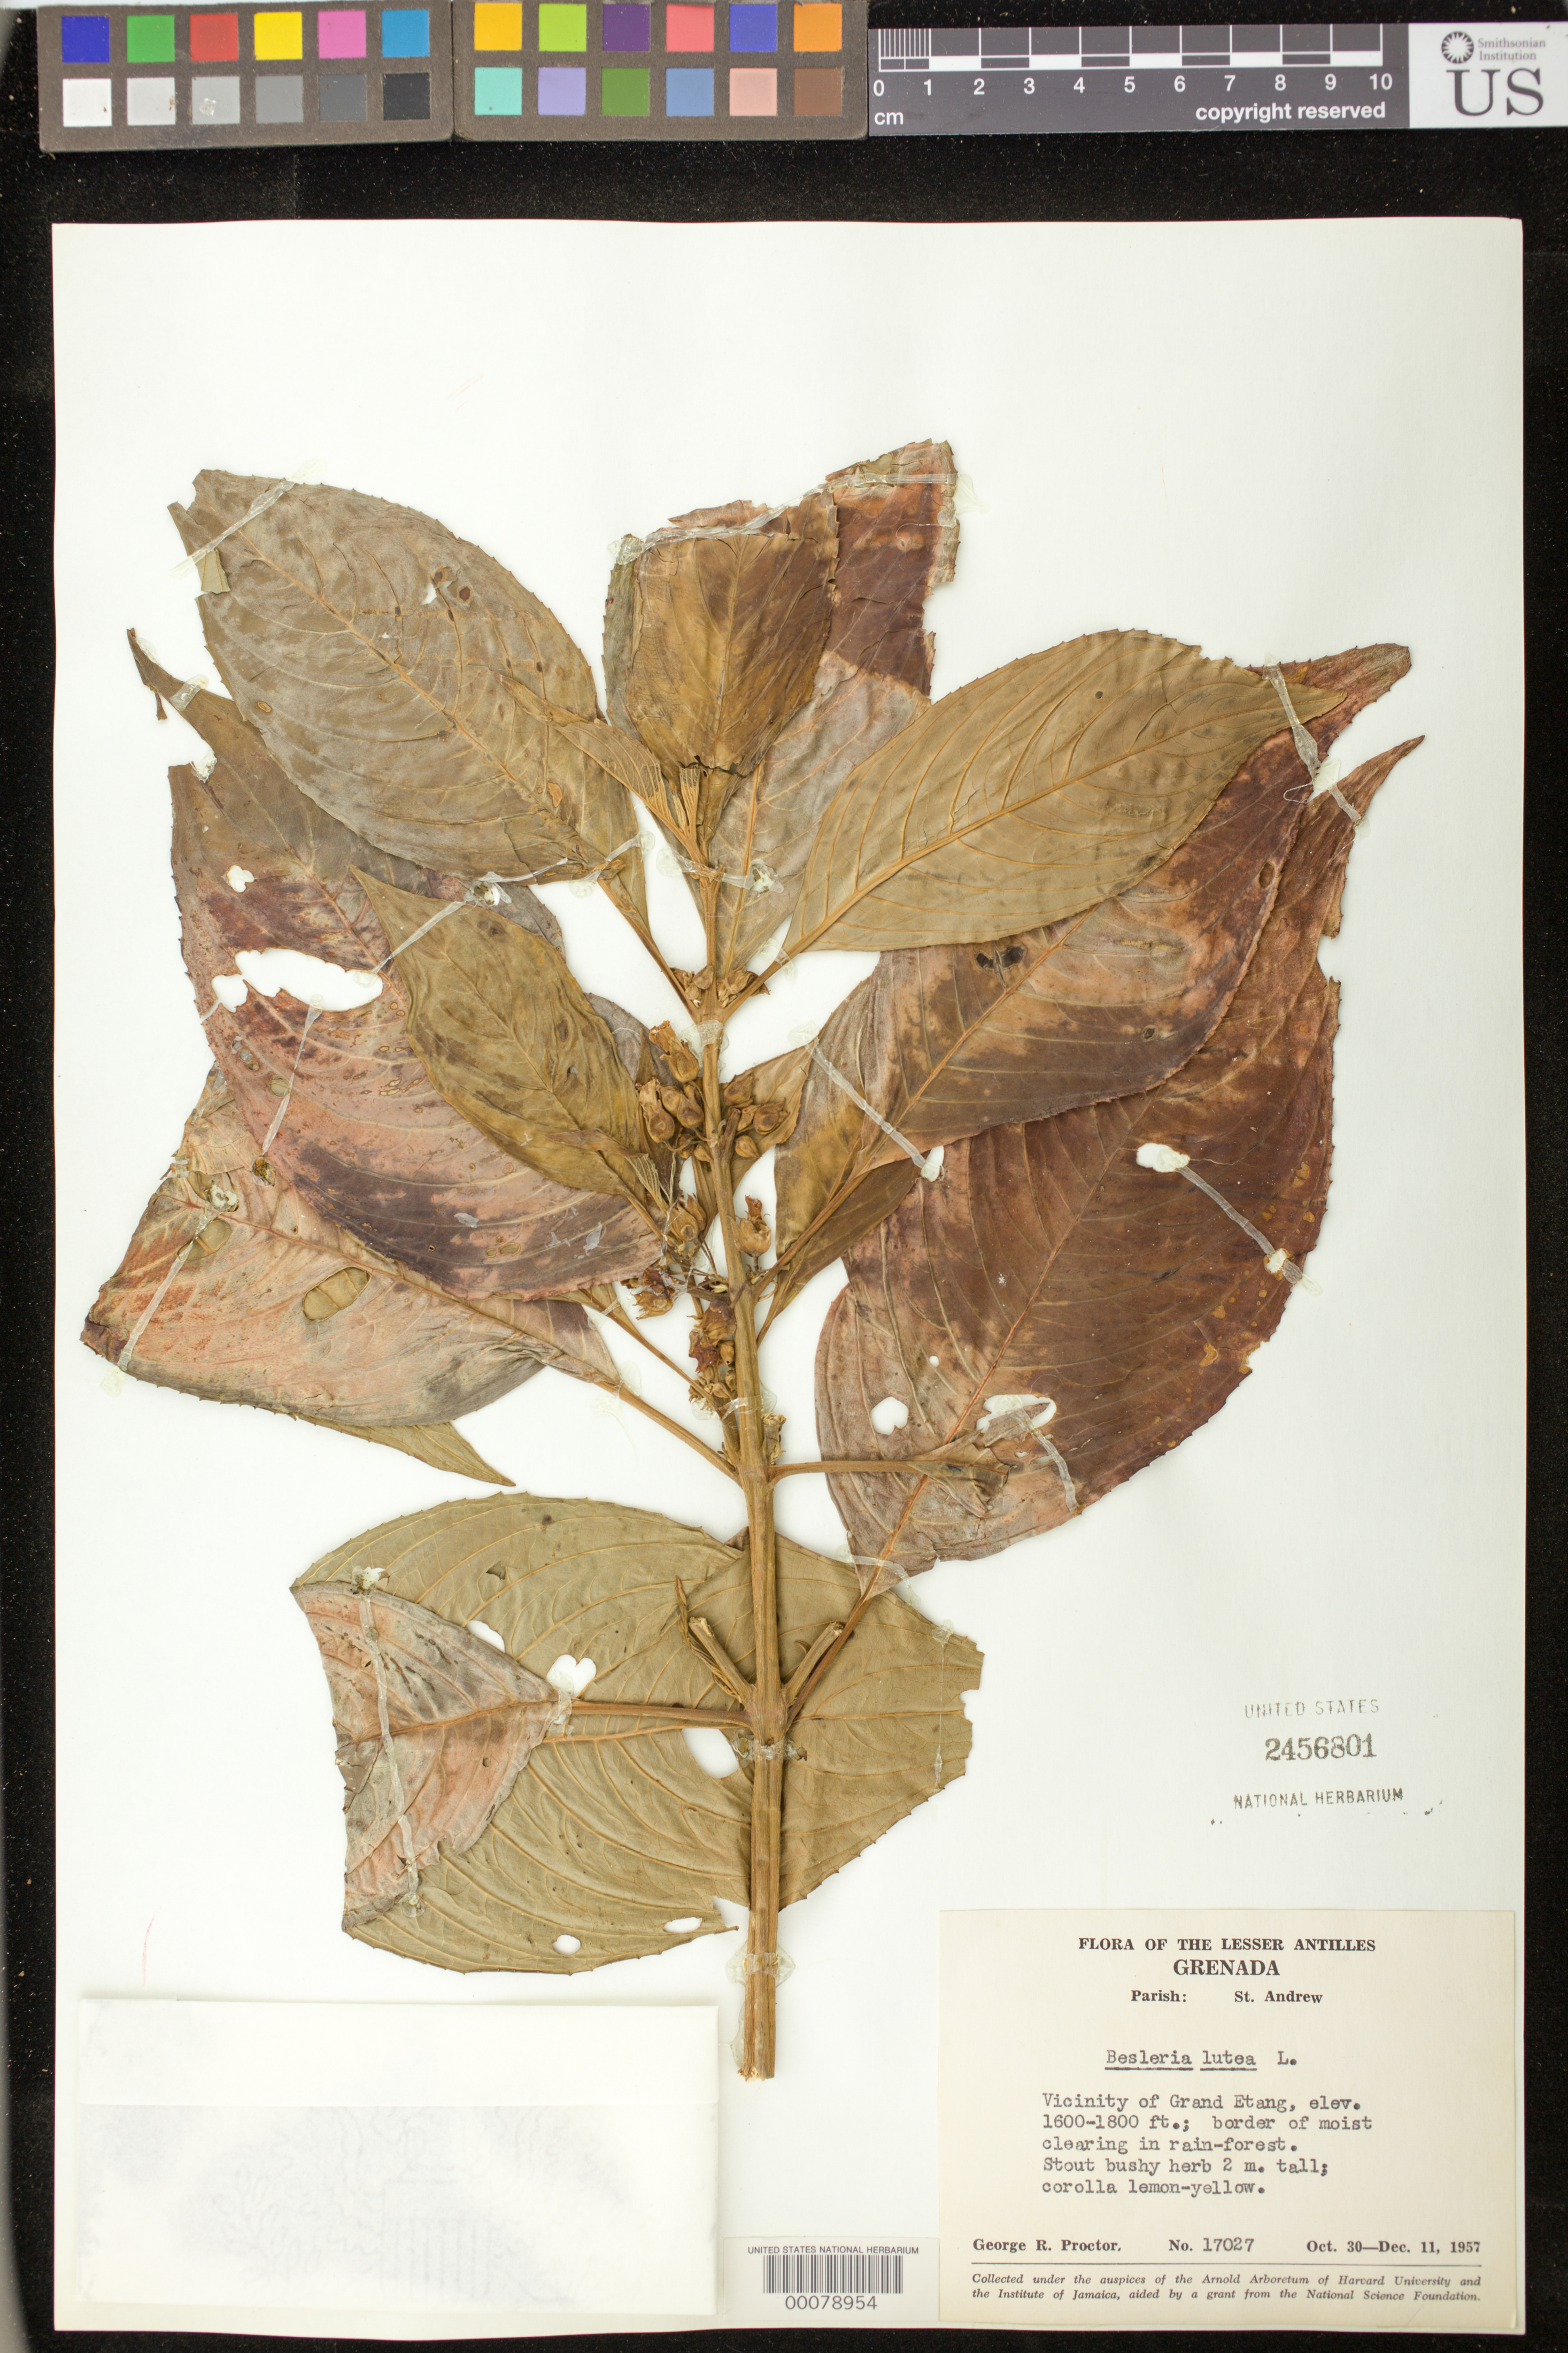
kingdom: Plantae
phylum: Tracheophyta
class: Magnoliopsida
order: Lamiales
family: Gesneriaceae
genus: Besleria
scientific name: Besleria lutea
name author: L.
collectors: G. R. Proctor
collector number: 17027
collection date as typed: Oct-Dec 1957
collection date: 1957-10/1957-12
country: Grenada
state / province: Saint Andrew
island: Grenada I.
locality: Vicinity of Grand Etang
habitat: Border of moist clearing in rain-forest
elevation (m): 488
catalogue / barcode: US 2456801